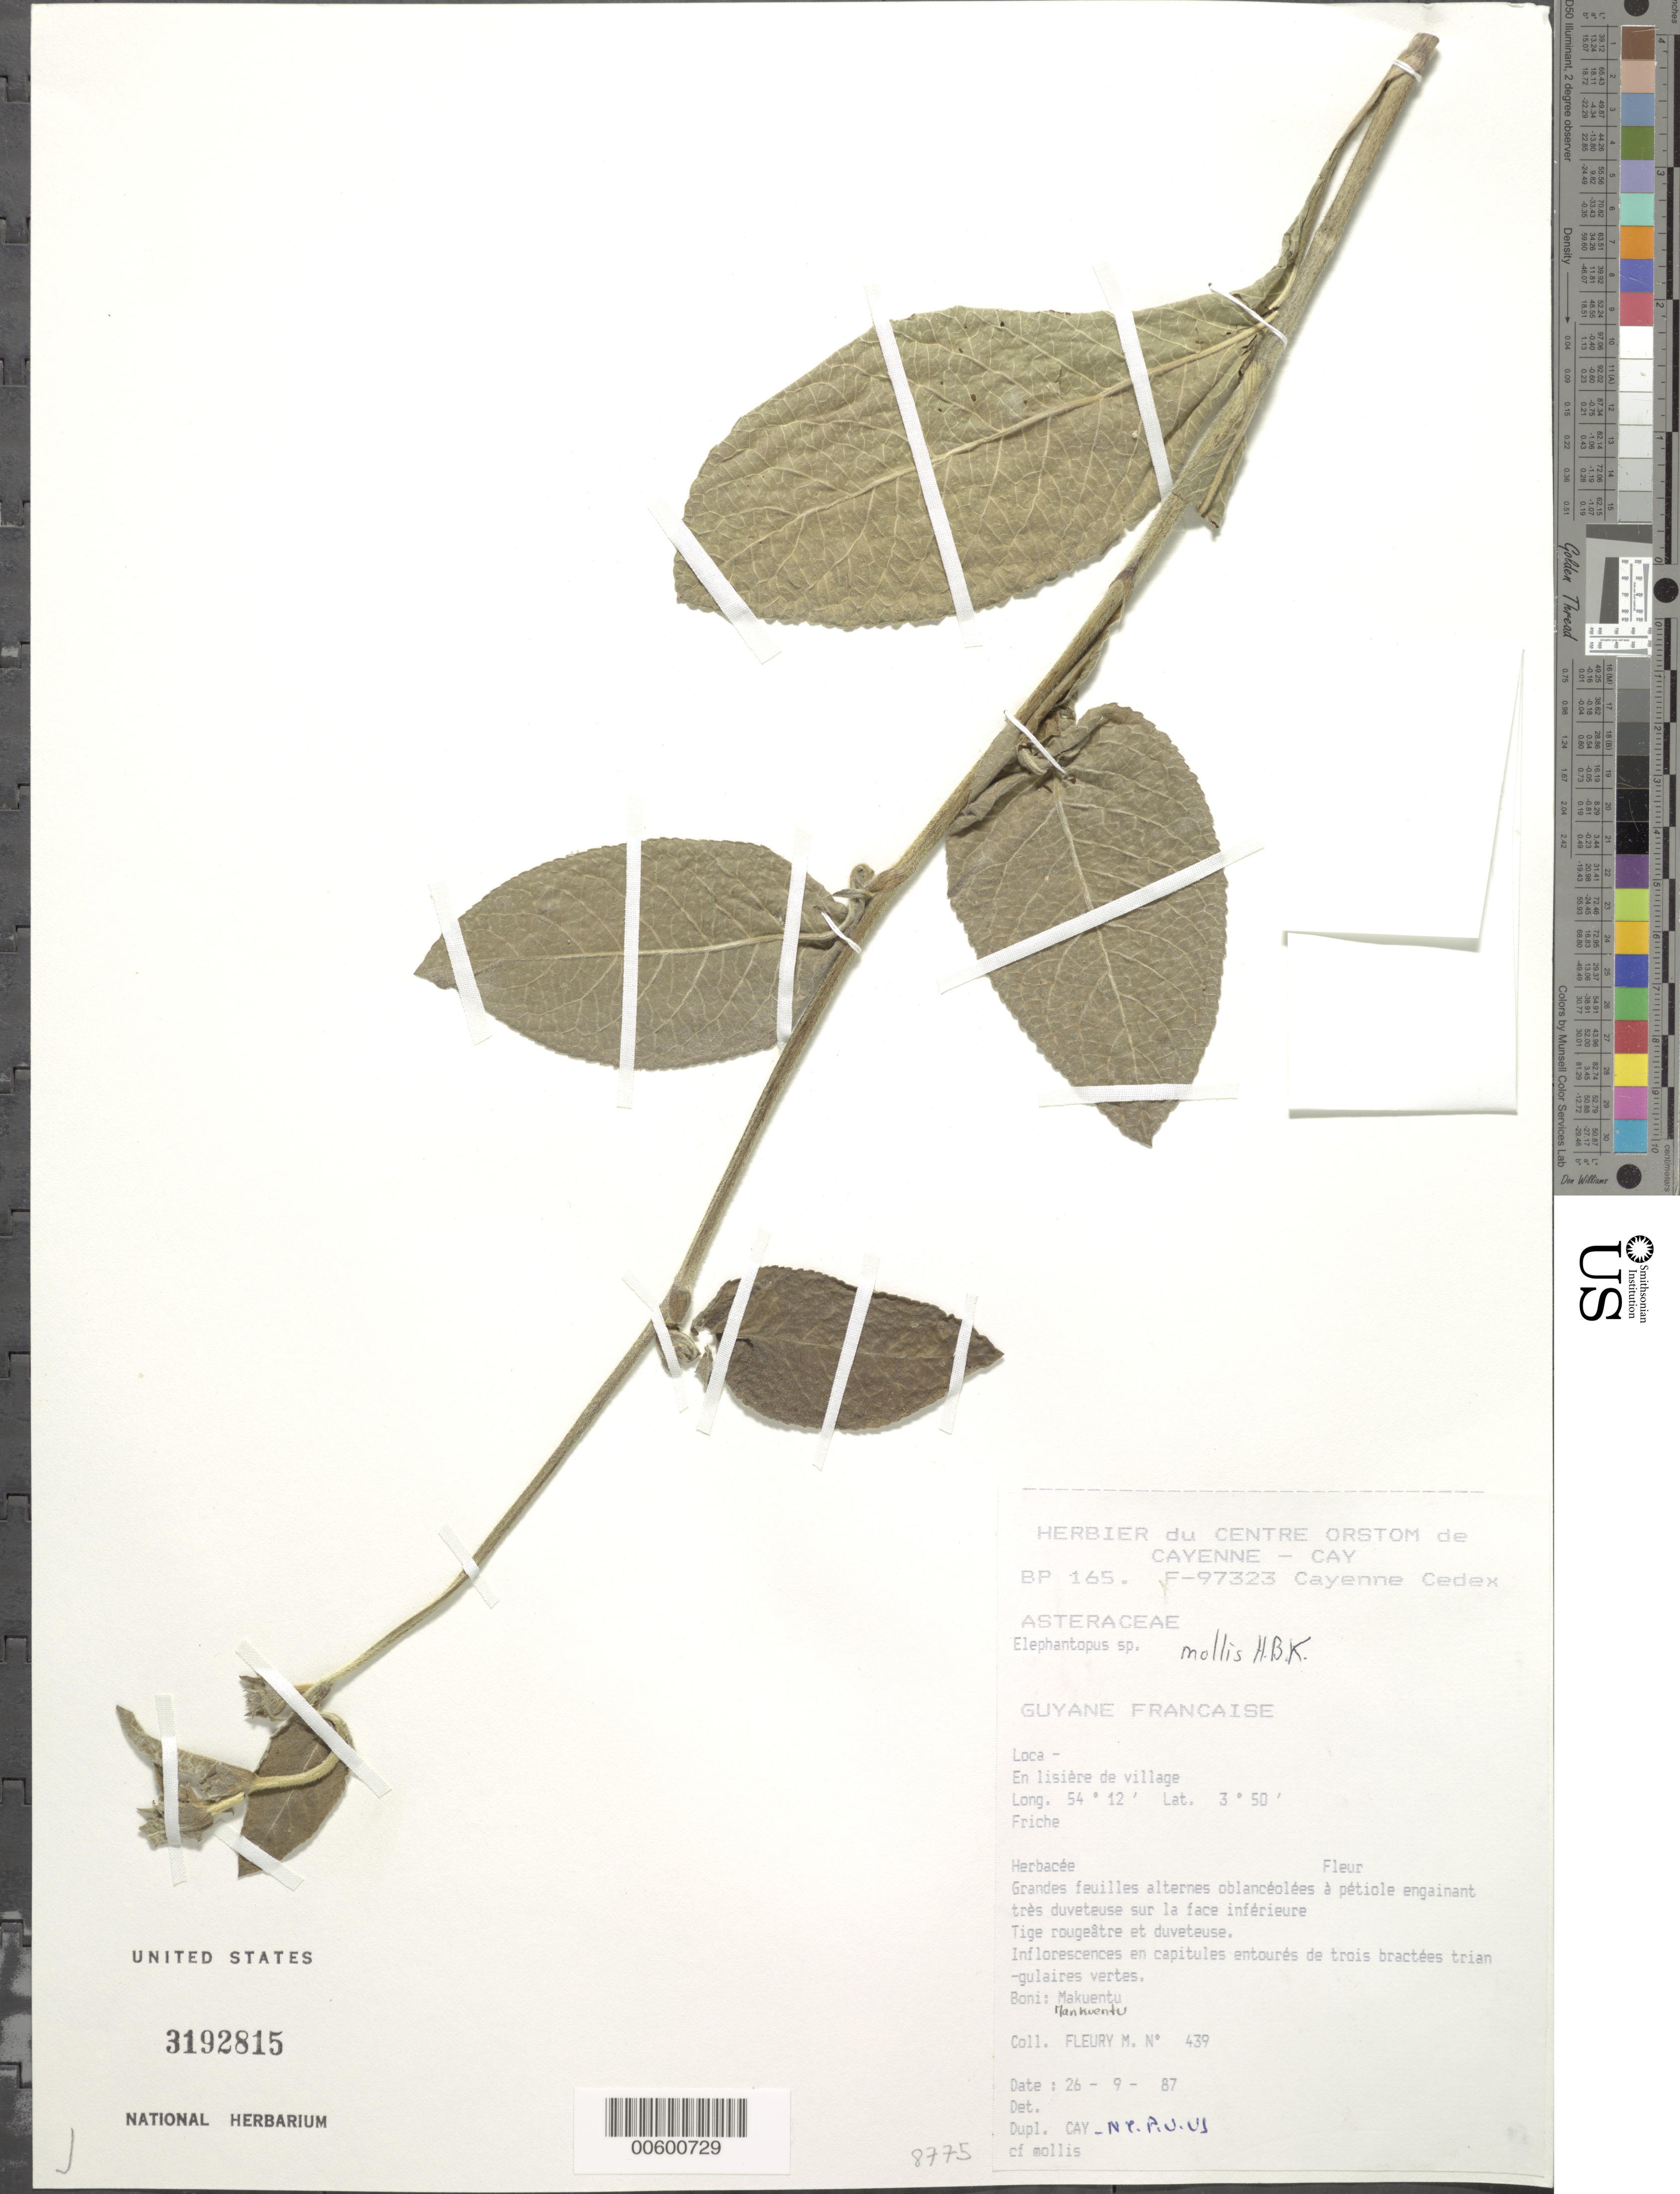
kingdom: Plantae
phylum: Tracheophyta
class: Magnoliopsida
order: Asterales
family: Asteraceae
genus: Elephantopus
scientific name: Elephantopus mollis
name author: Kunth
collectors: M. Fleury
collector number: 439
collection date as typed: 26-Sep-87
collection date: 1987-09-26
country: French Guiana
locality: Mankuentu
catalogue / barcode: US 3192815